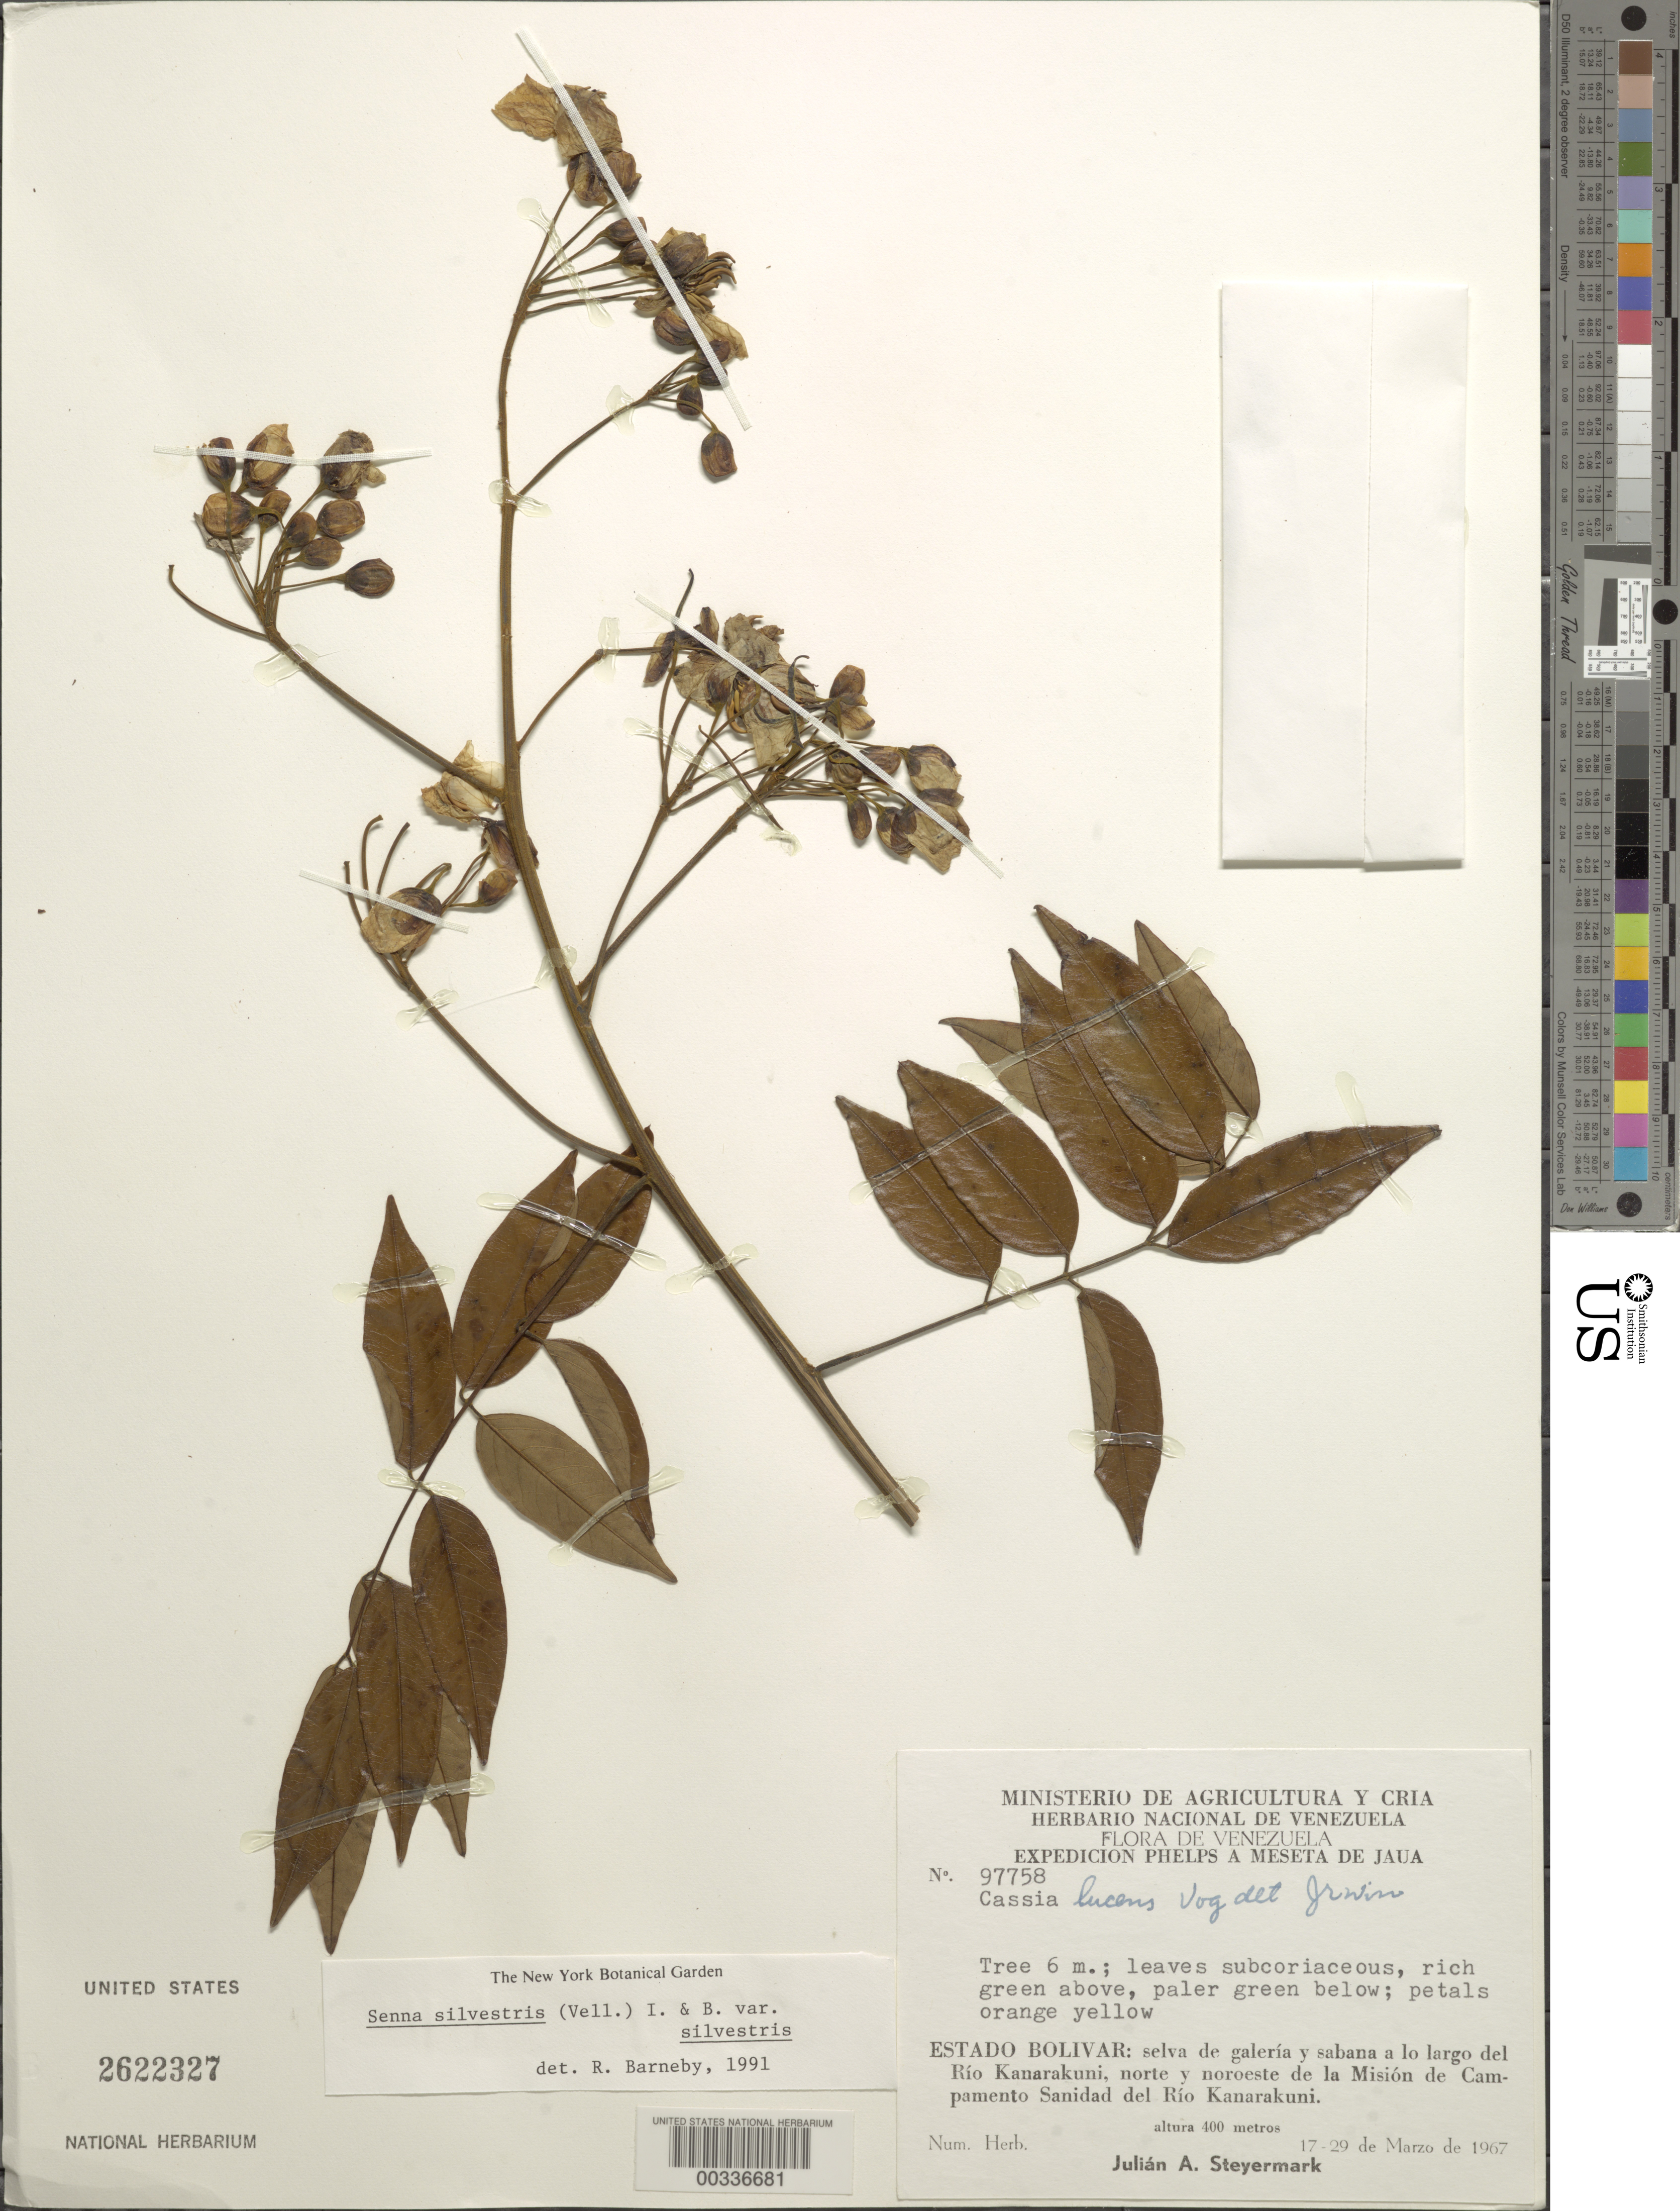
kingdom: Plantae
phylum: Tracheophyta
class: Magnoliopsida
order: Fabales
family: Fabaceae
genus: Senna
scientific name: Senna silvestris var. silvestris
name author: (Vell.) H.S. Irwin & Barneby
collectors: J. Steyermark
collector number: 97758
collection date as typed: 17 Mar 1967 to 29 Mar 1967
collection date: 1967-03-17/1967-03-29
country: Venezuela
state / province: Bolivar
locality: Along the rio kanarakuni, n and ne of mision de campamento sanidad del rio kanarakuni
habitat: Gallery forest and savanna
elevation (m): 400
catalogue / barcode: US 2622327